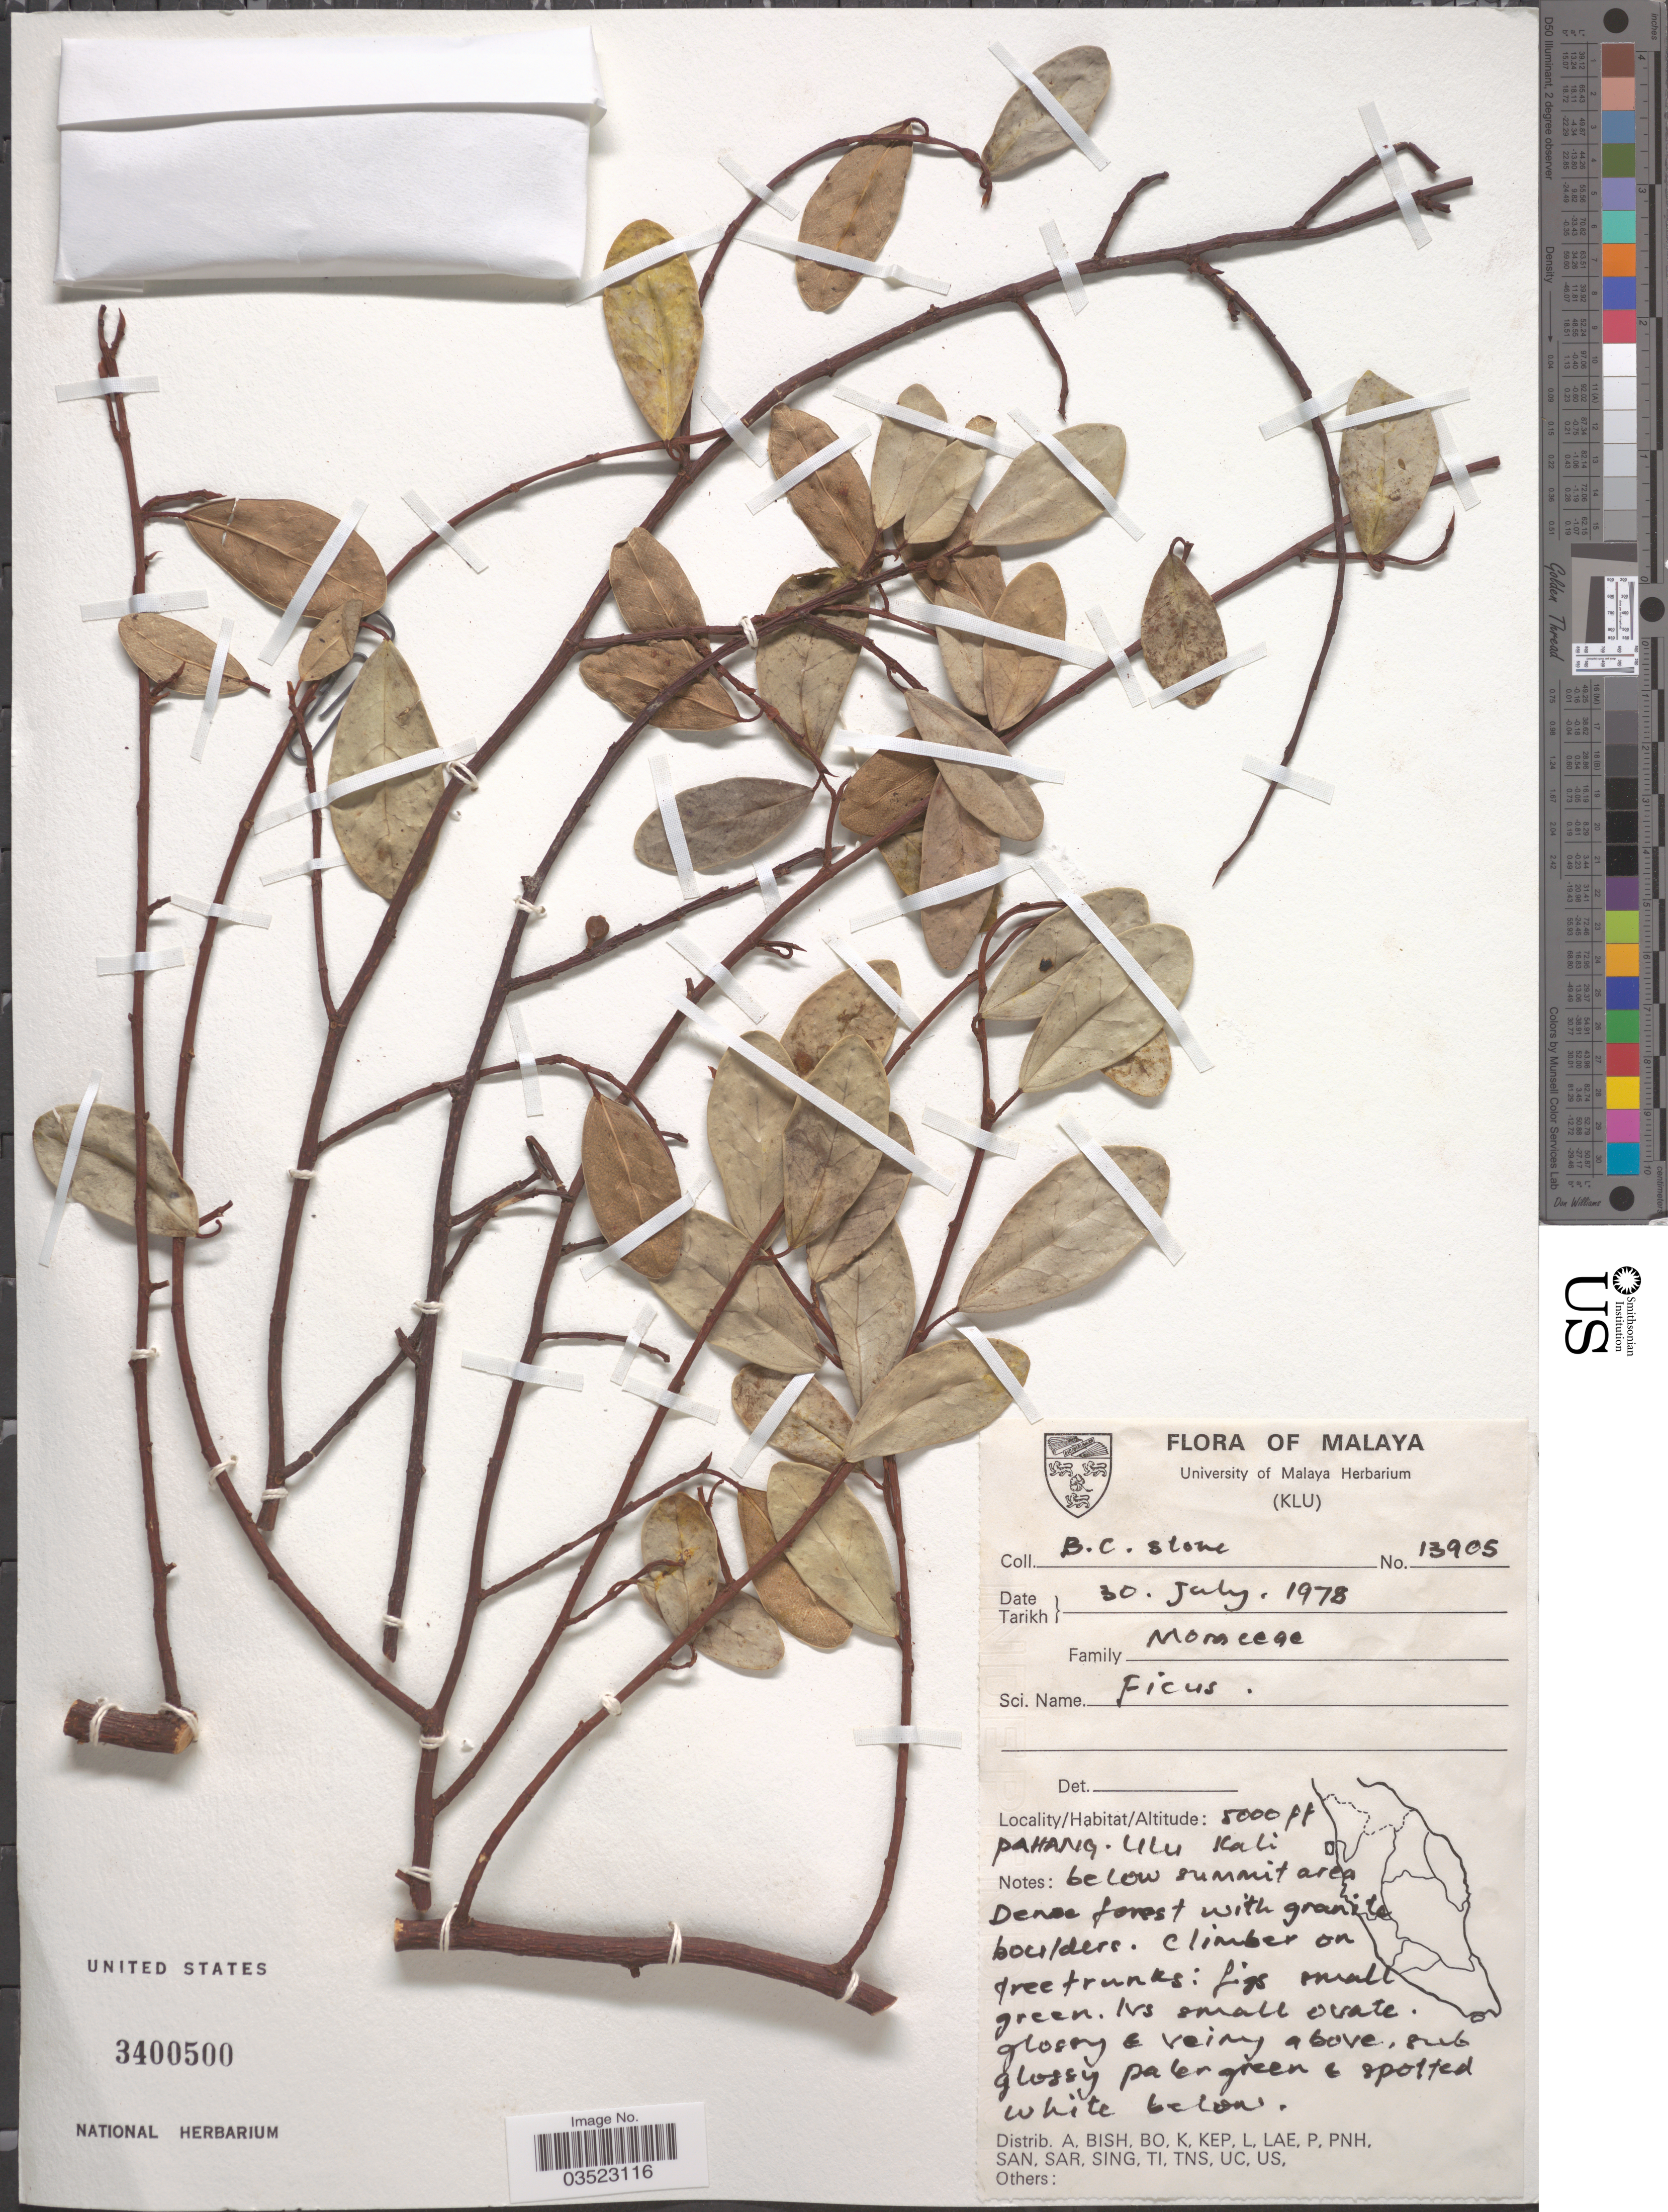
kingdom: Plantae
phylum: Tracheophyta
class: Magnoliopsida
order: Rosales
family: Moraceae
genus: Ficus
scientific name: Ficus sp.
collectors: B. C. Stone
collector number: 13905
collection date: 1978-07-30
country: Malaysia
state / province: Pahang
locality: Ulu Kali below summit area.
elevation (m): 2438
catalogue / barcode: US 3400500